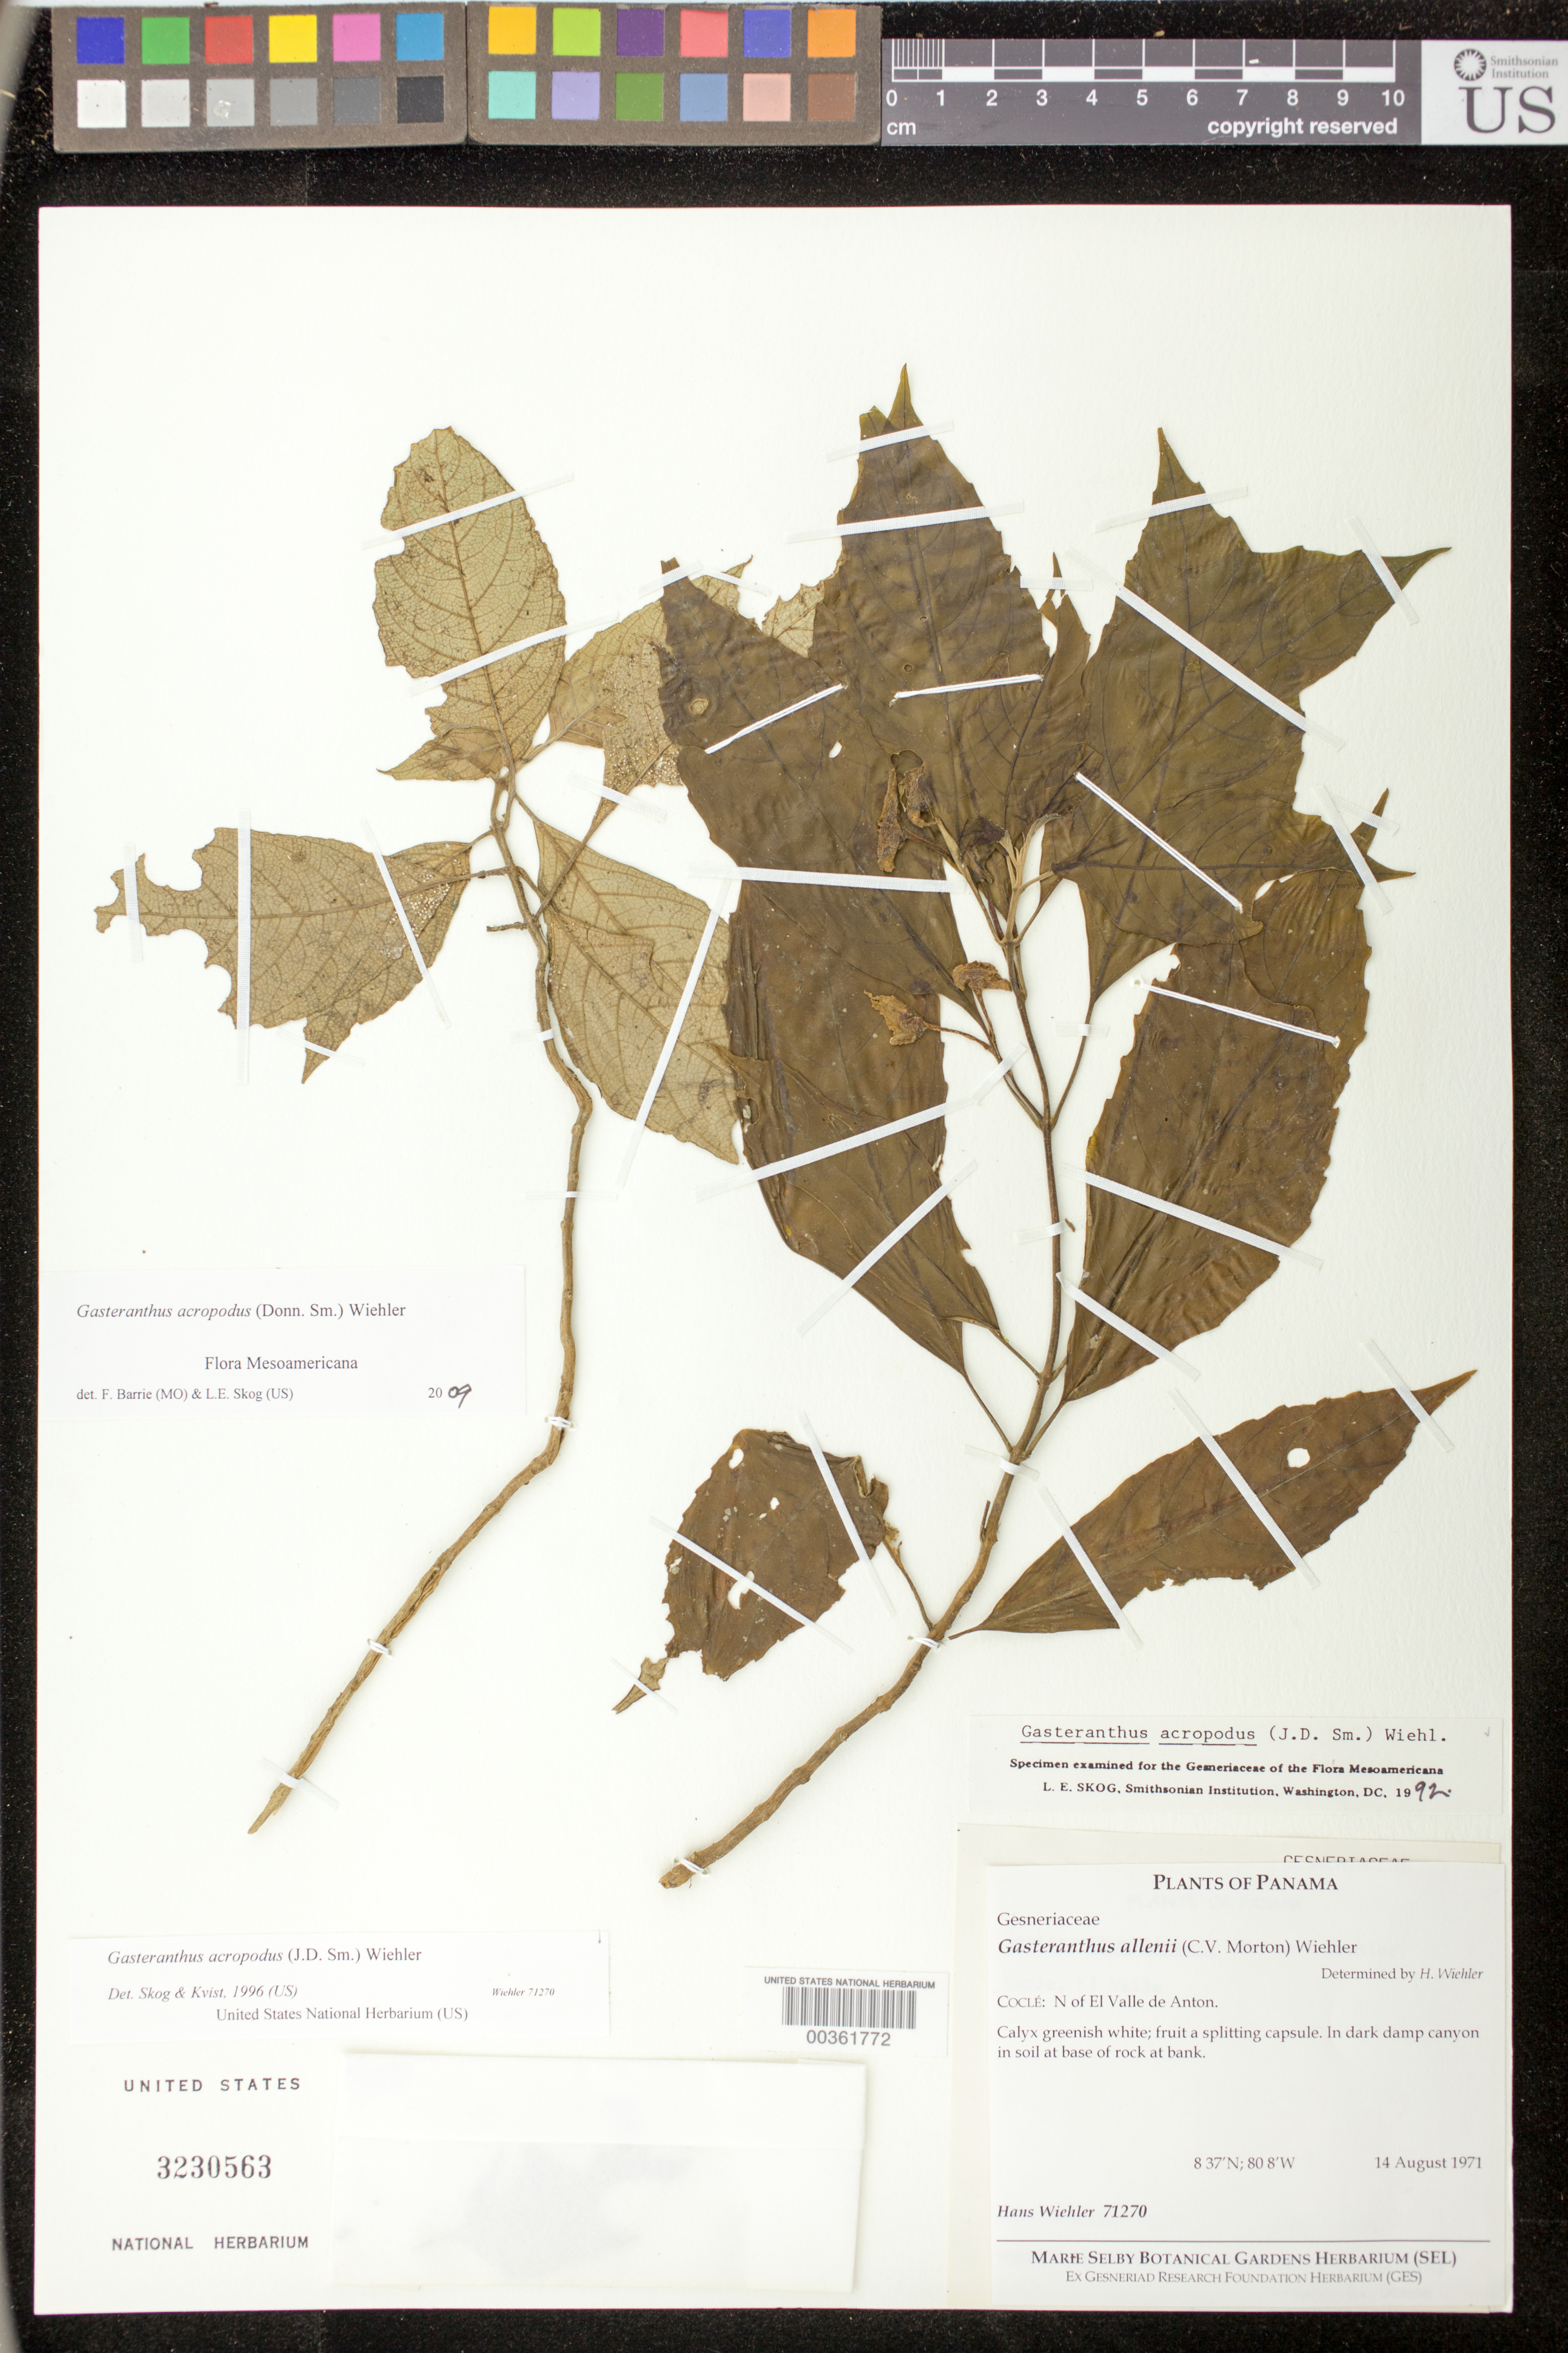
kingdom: Plantae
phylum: Tracheophyta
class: Magnoliopsida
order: Lamiales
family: Gesneriaceae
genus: Gasteranthus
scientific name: Gasteranthus acropodus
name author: (Donn. Sm.) Wiehler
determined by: Kvist, L. P.; Skog, Laurence E.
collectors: H. J. Wiehler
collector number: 71270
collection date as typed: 14 Aug 1971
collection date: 1971-08-14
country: Panama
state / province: Coclé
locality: Coclé: N of El Valle de Anton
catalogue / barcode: US 3230563